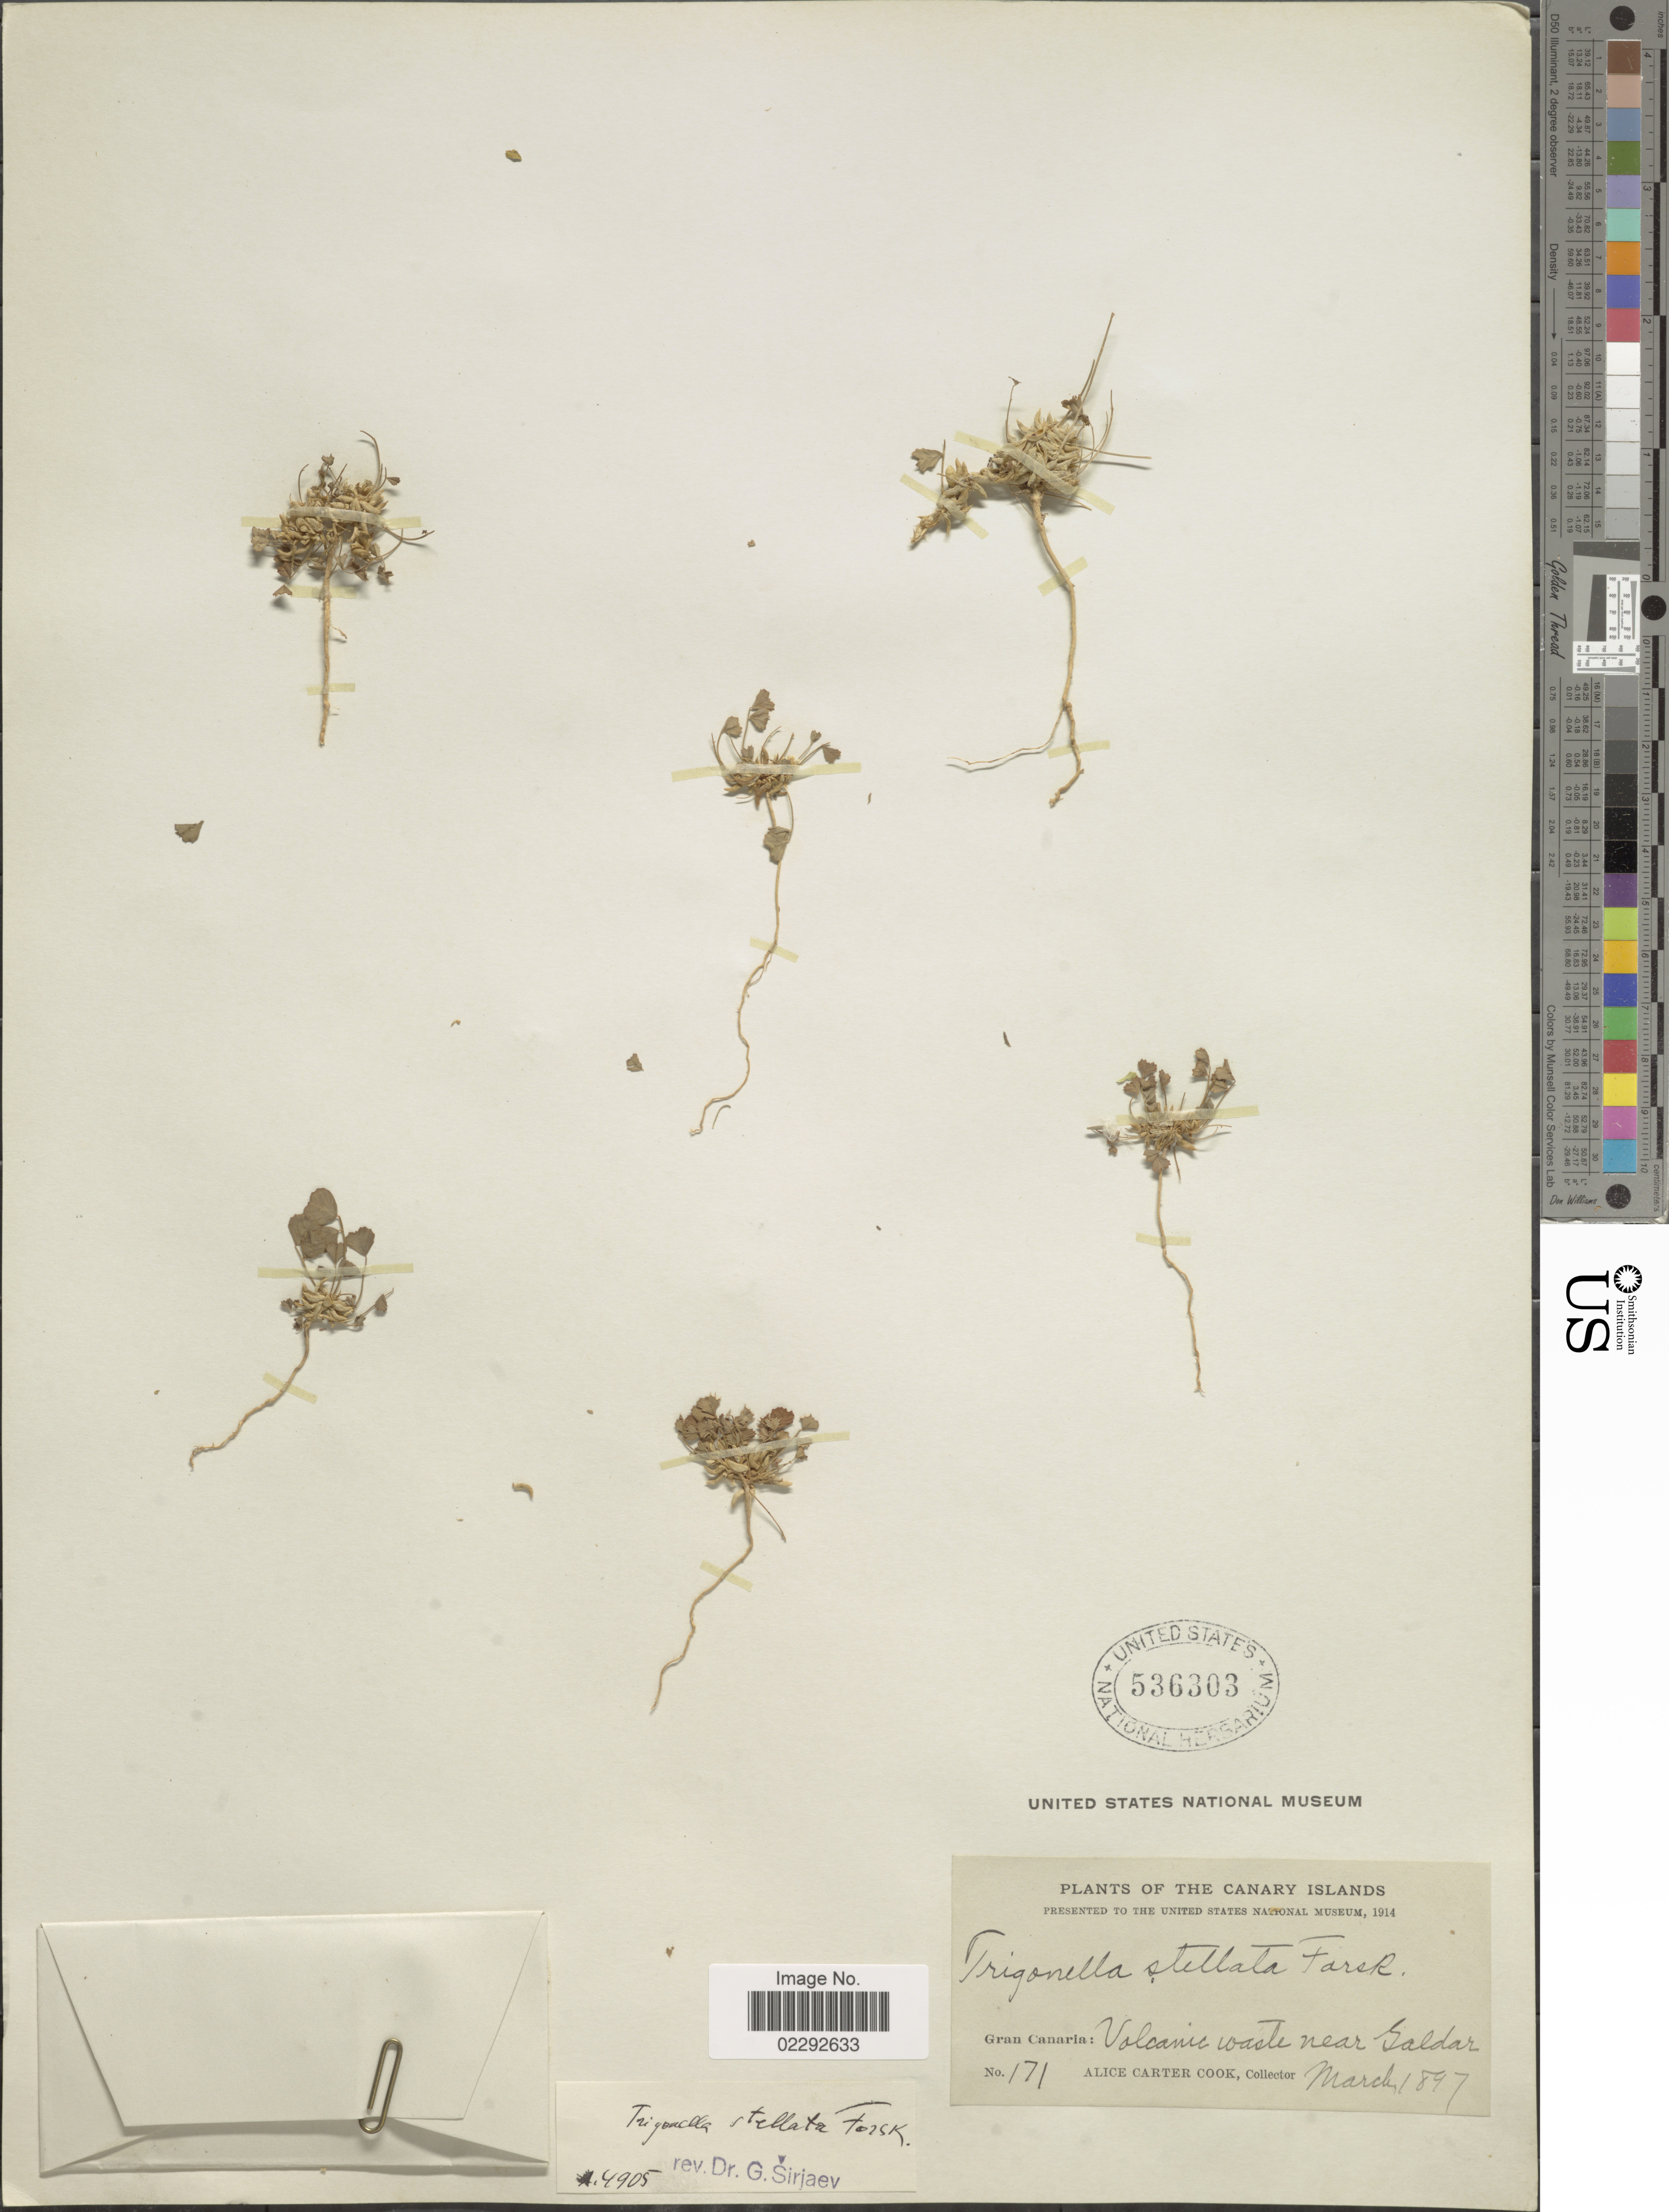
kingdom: Plantae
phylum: Tracheophyta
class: Magnoliopsida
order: Fabales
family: Fabaceae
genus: Trigonella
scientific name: Trigonella stellata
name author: Forssk.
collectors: Alice C. Cook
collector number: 171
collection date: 1897-03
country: Spain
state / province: Canarias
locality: Canary Islands. Gran Canaria: near Saldar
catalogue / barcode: US 536303